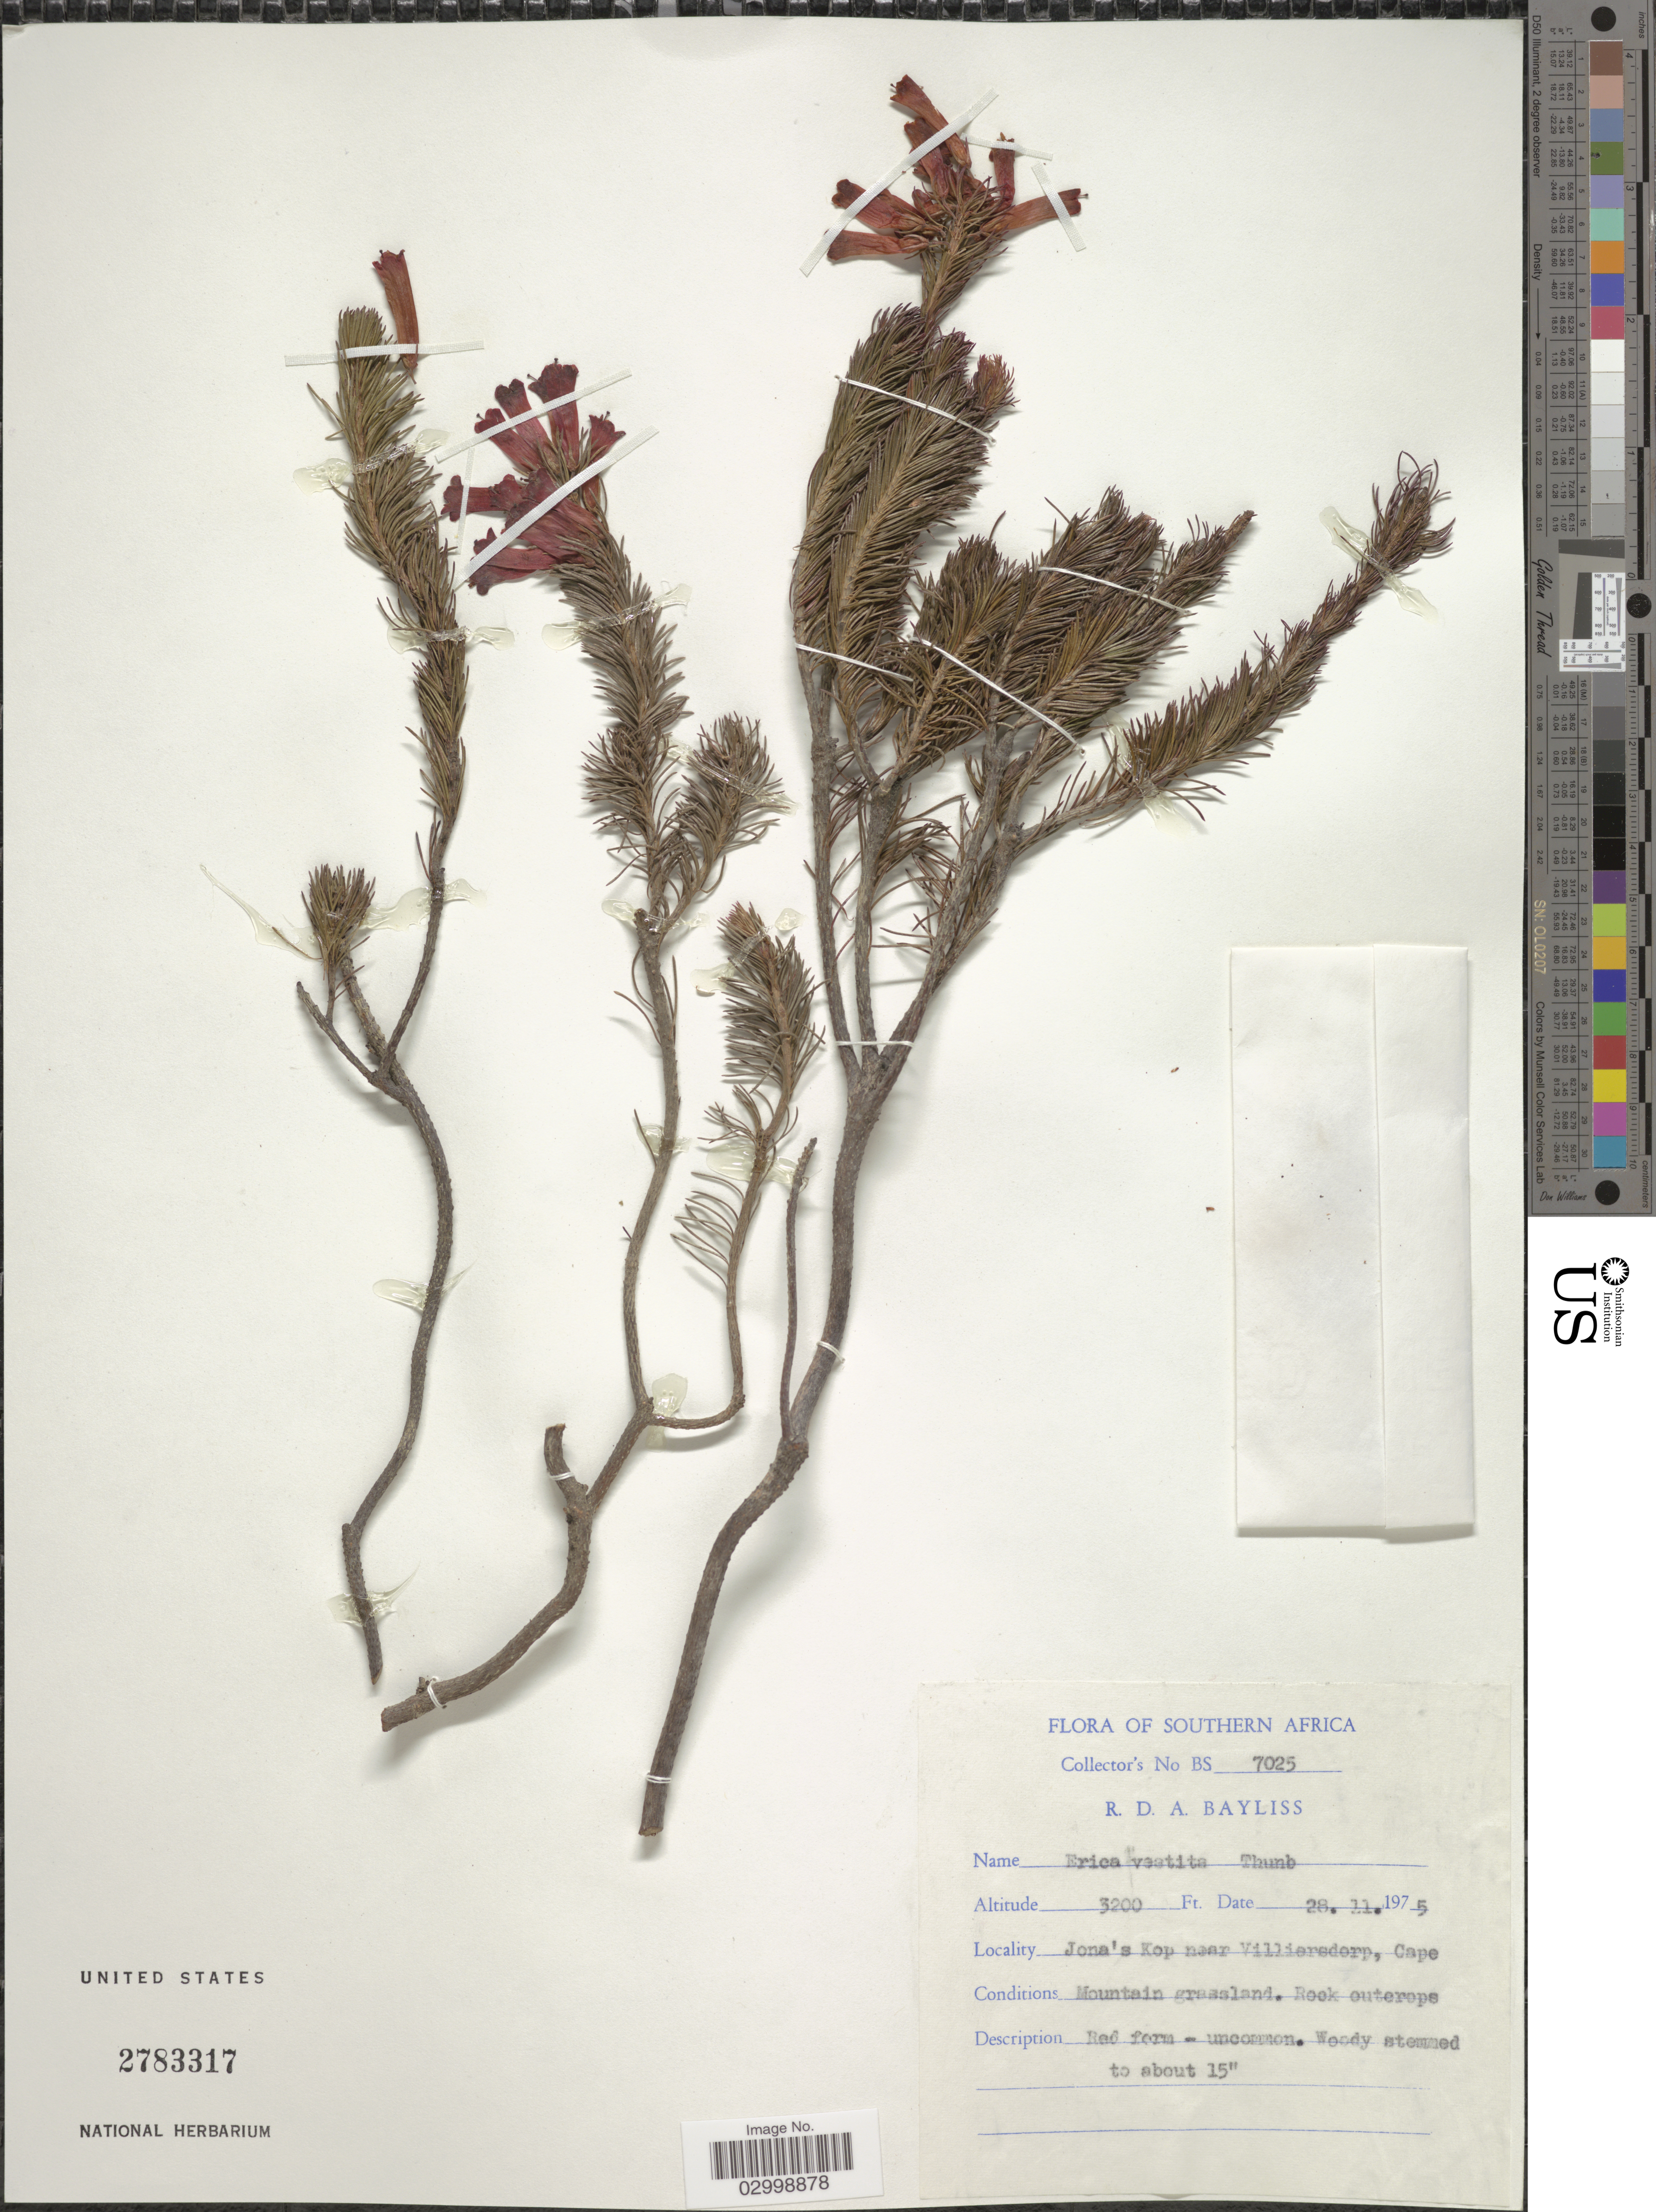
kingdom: Plantae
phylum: Tracheophyta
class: Magnoliopsida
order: Ericales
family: Ericaceae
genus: Erica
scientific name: Erica vestita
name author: Thunb.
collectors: R. Bayliss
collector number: BS7025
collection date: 1975-11-28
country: South Africa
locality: Southern Africa, Jona's Kop near Villiersdorp, Cape.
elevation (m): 975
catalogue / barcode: US 2783317